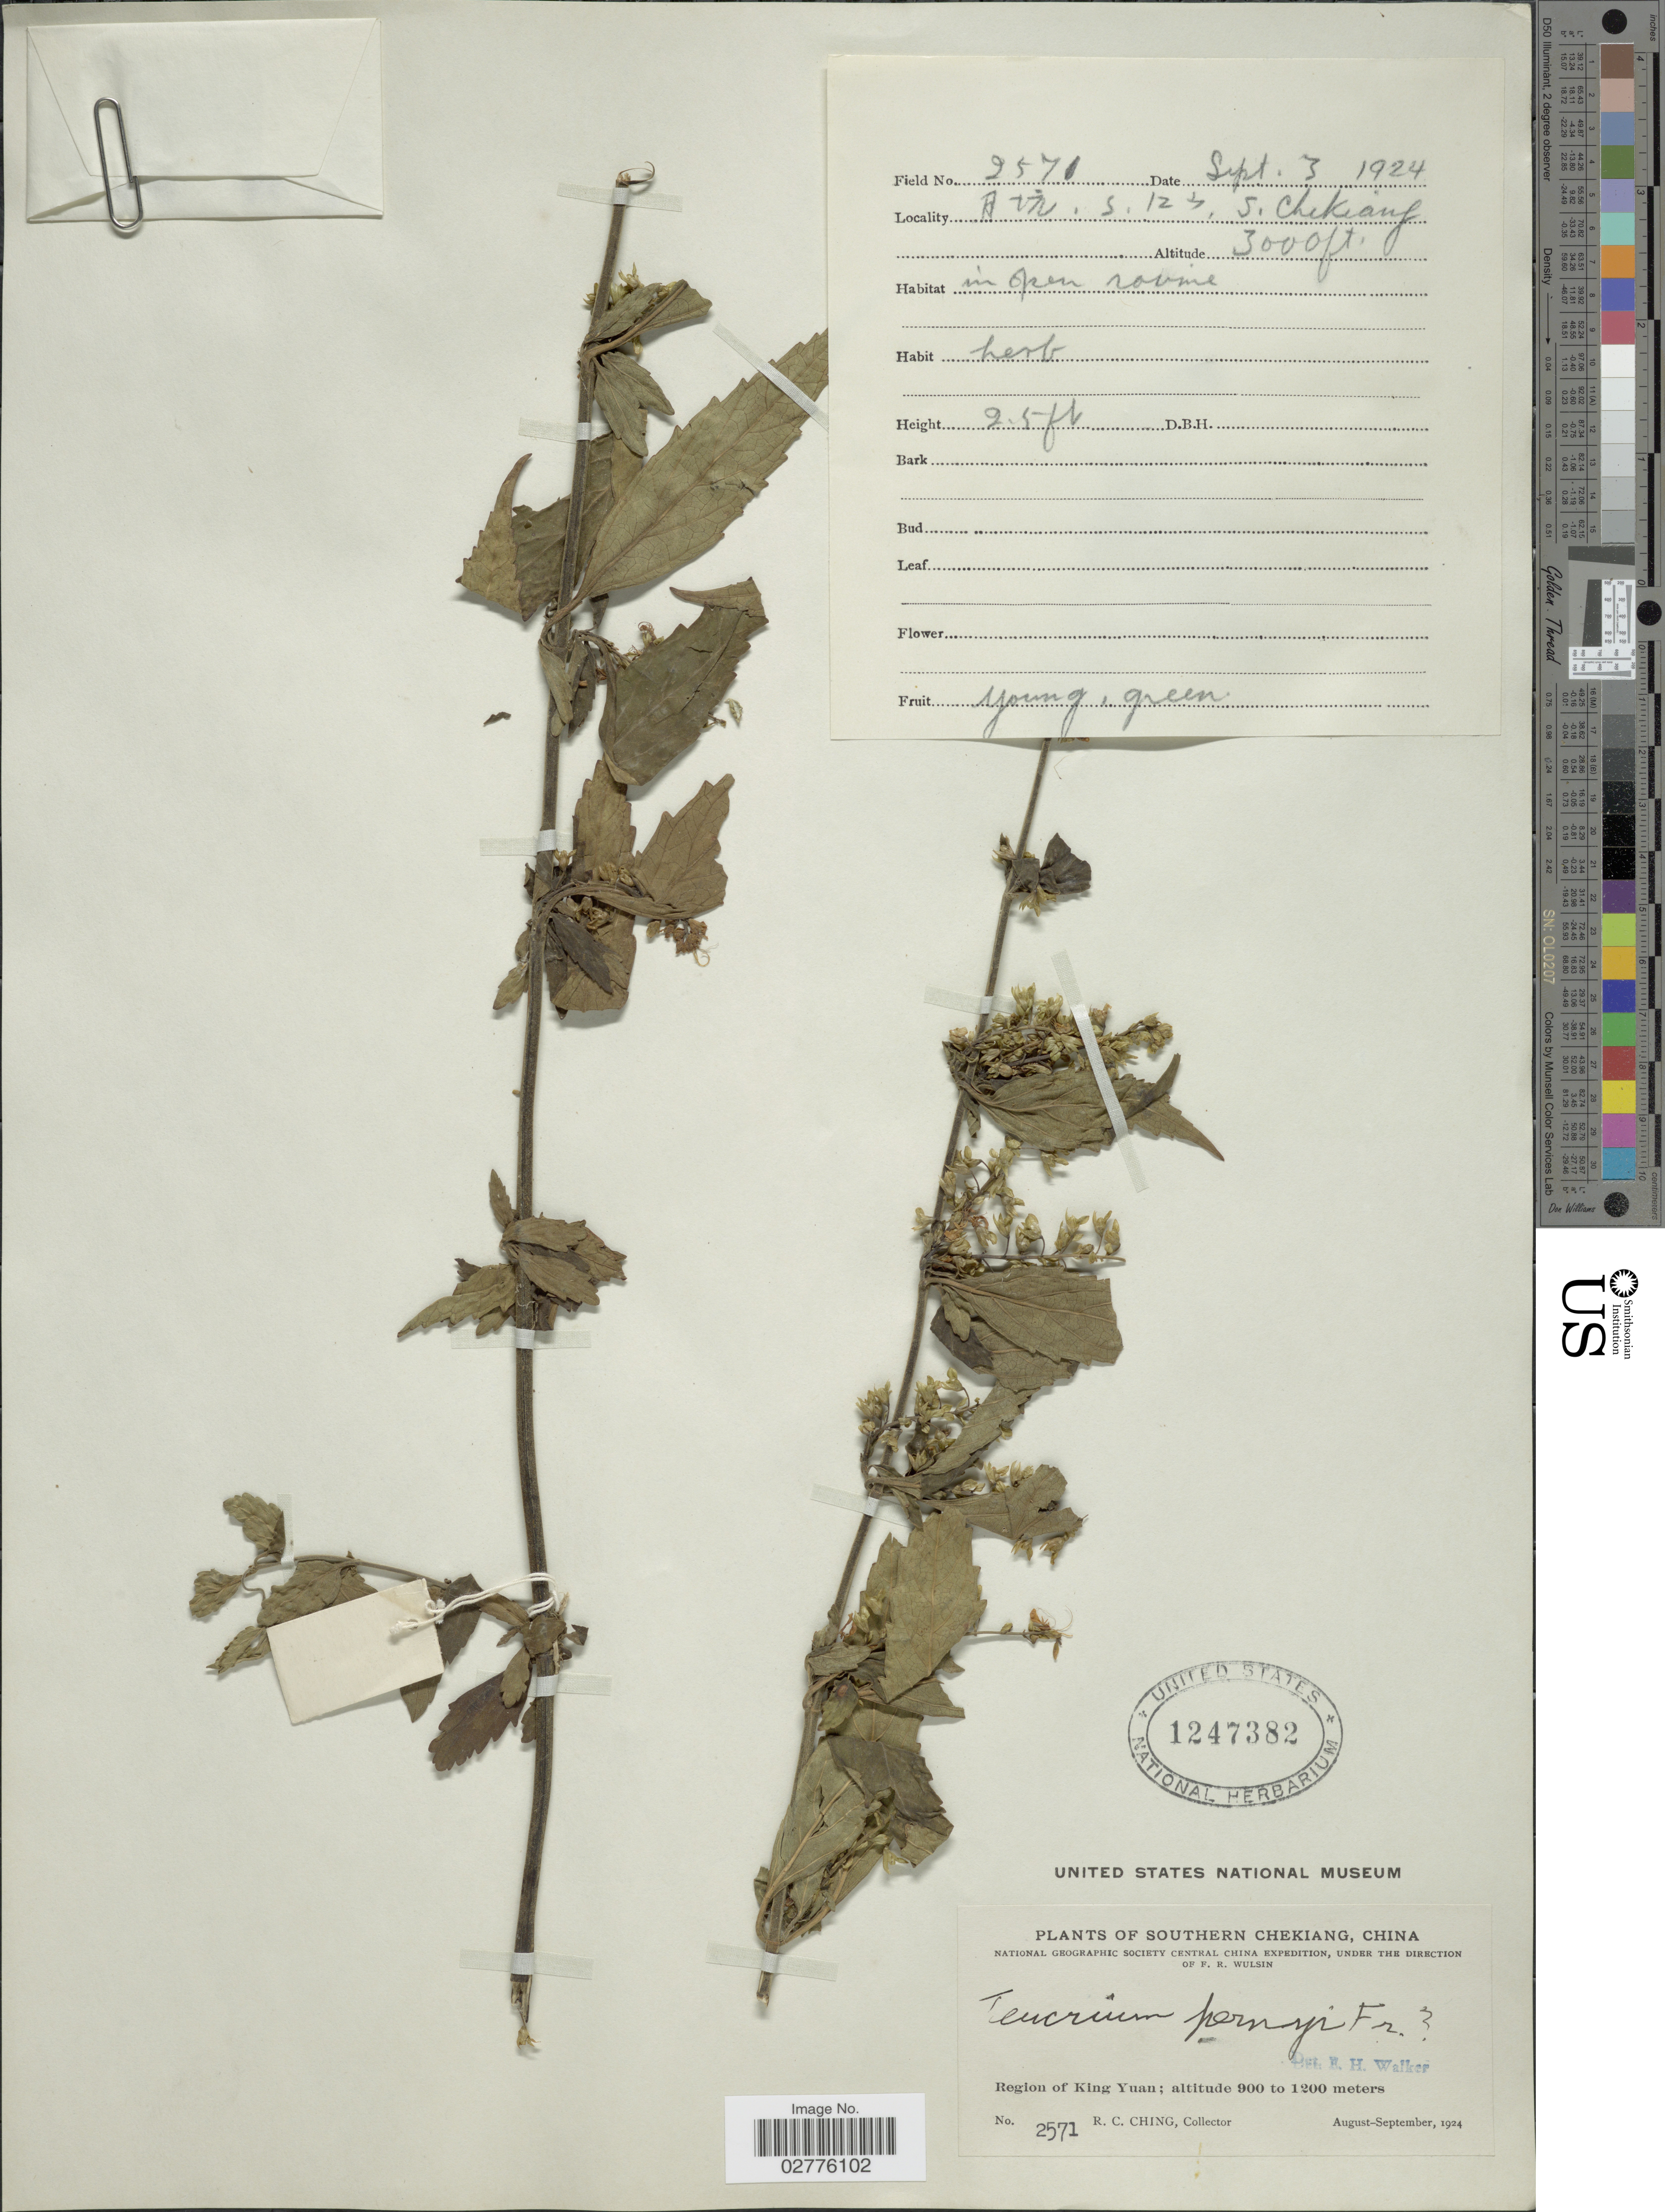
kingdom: Plantae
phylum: Tracheophyta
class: Magnoliopsida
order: Lamiales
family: Lamiaceae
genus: Teucrium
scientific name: Teucrium pernyi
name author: Franch.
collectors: R. C. Ching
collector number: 2571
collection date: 1924-09-03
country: China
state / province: Zhejiang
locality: Southern Chekiang, Region of King Yuan.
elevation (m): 914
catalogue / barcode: US 1247382